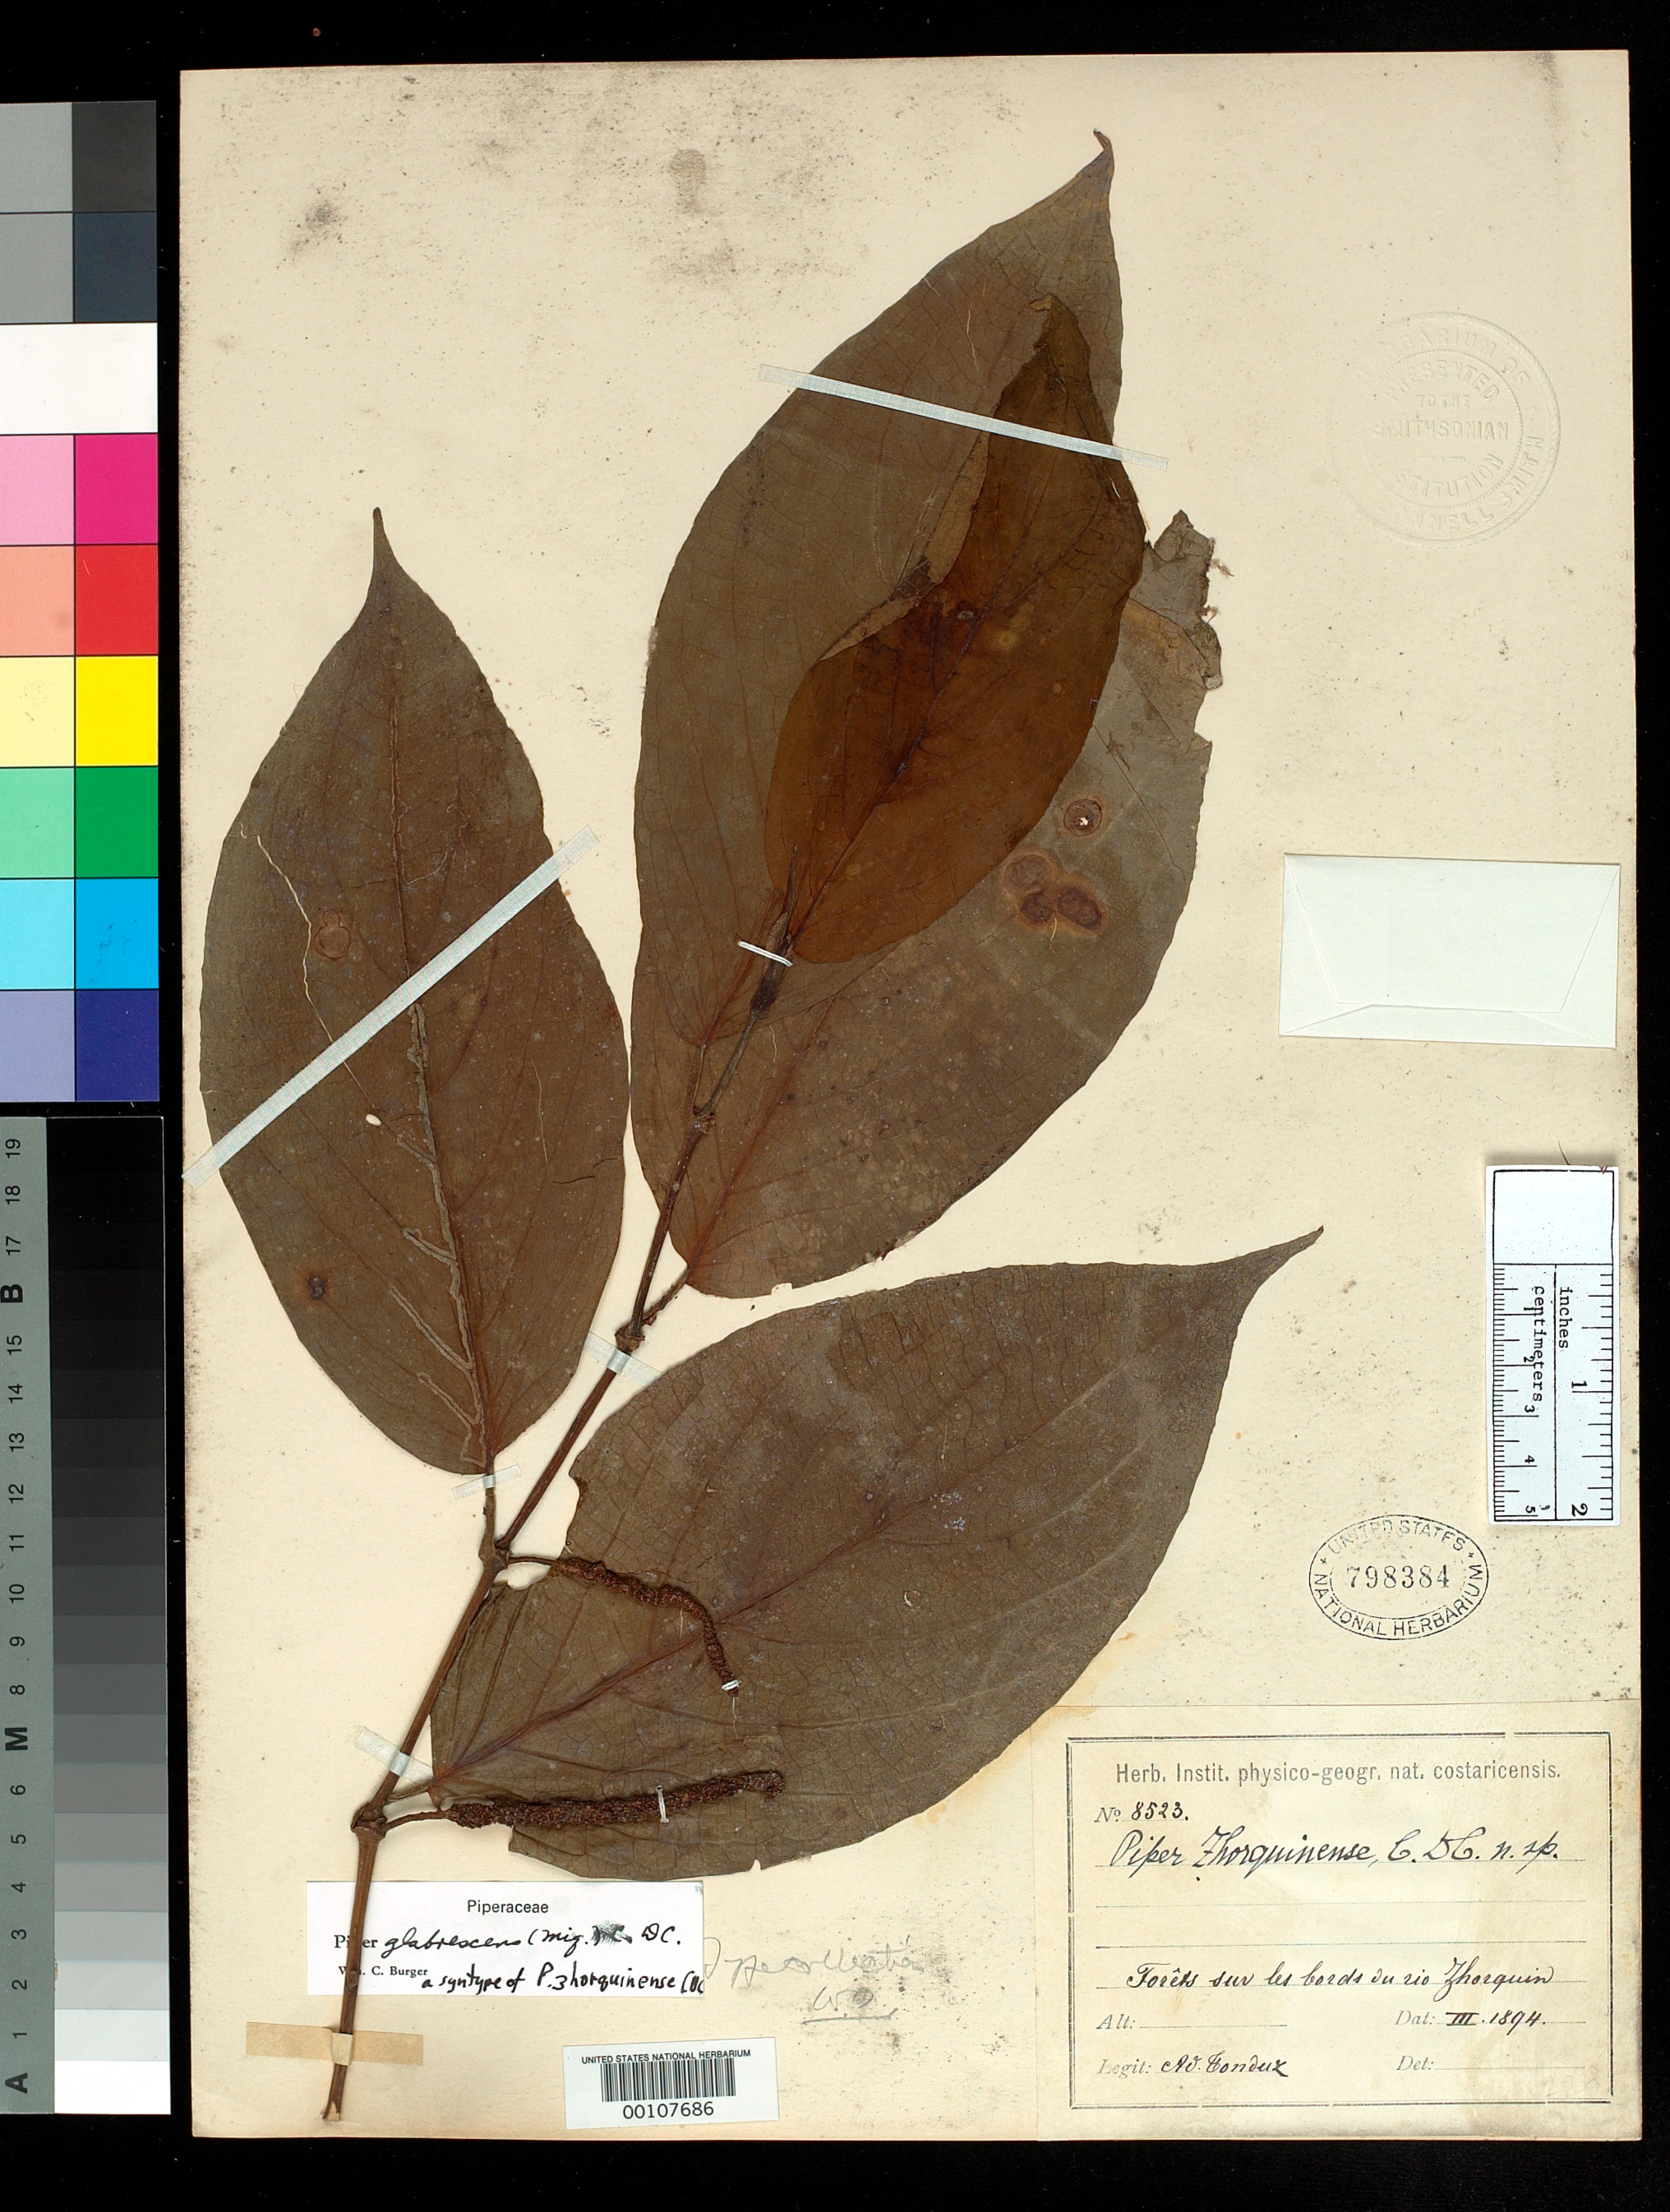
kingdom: Plantae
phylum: Tracheophyta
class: Magnoliopsida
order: Piperales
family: Piperaceae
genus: Piper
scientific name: Piper zhorquinense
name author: C. DC. in Pittier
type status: Syntype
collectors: A. Tonduz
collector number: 8523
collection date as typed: Mar 1894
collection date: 1894-03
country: Costa Rica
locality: Rio Zhorquin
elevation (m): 5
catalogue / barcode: US 798384